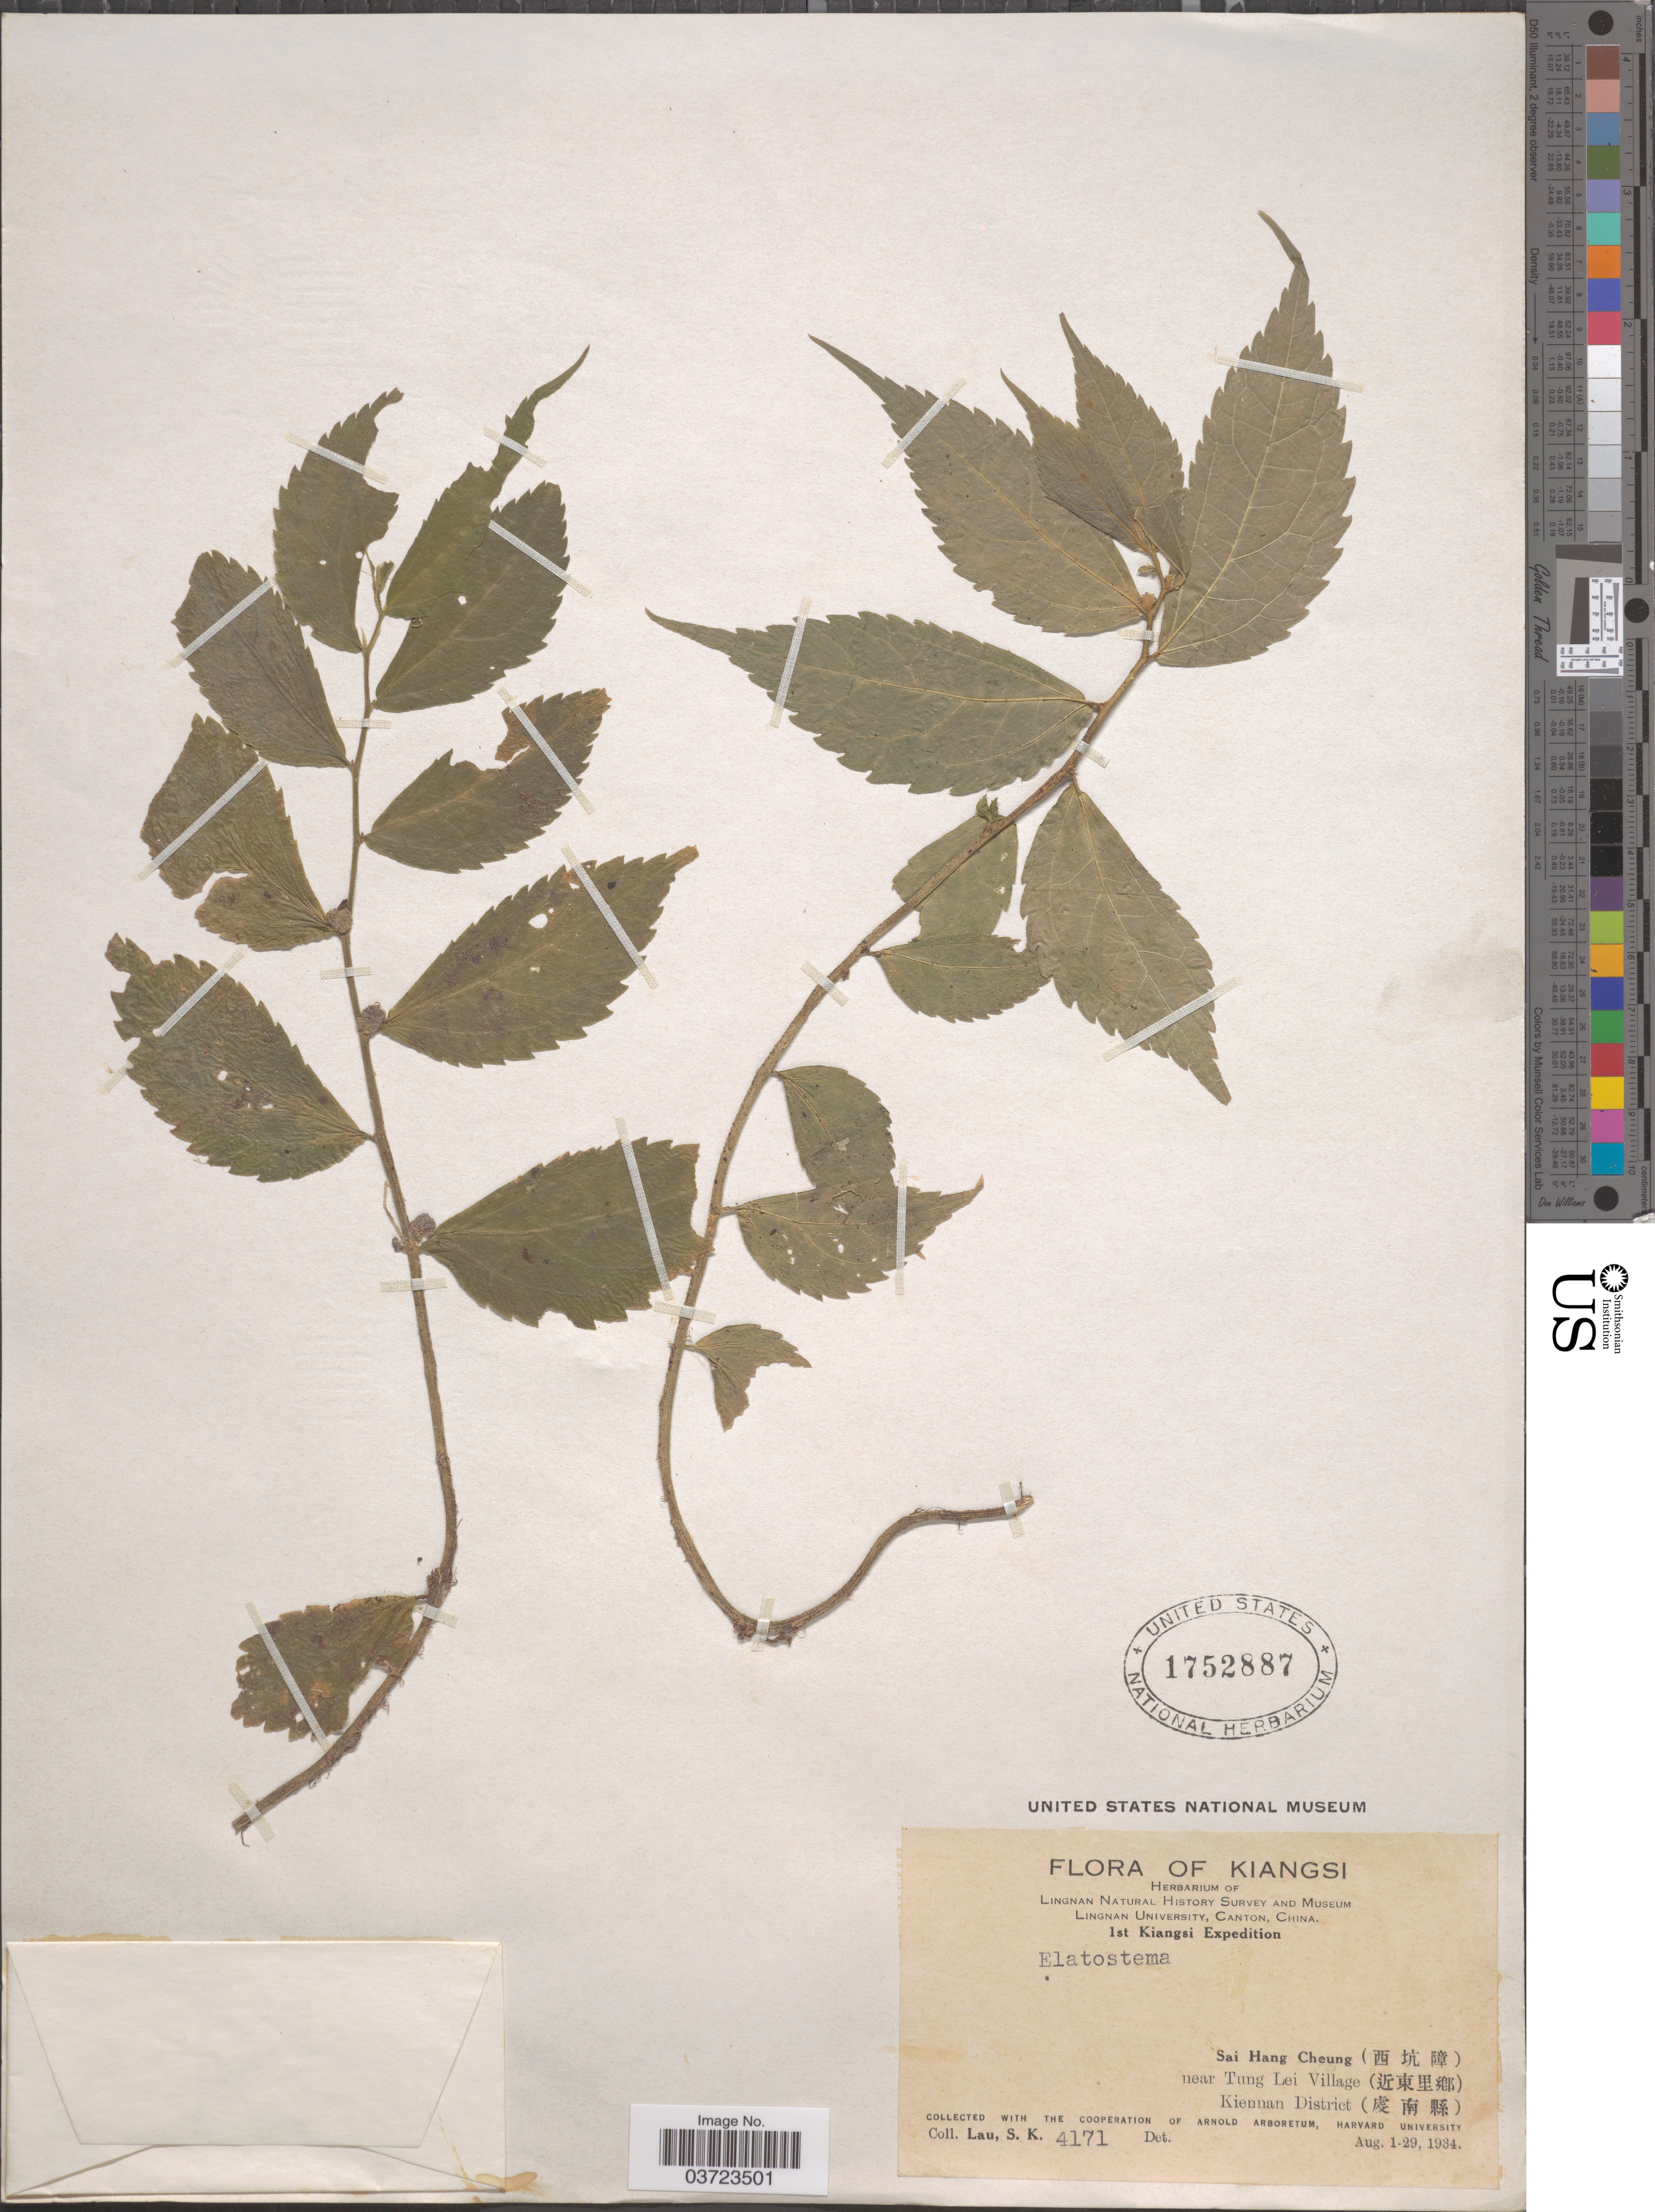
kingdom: Plantae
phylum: Tracheophyta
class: Magnoliopsida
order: Rosales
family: Urticaceae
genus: Elatostema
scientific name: Elatostema sp.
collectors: S. K. Lau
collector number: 4171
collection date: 1934-08-01/1934-08-29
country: China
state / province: Jiangxi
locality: Kiangsi. Sai Hang Cheung (X) near Tung Lei Village (X). Kiennan District (X).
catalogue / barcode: US 1752887